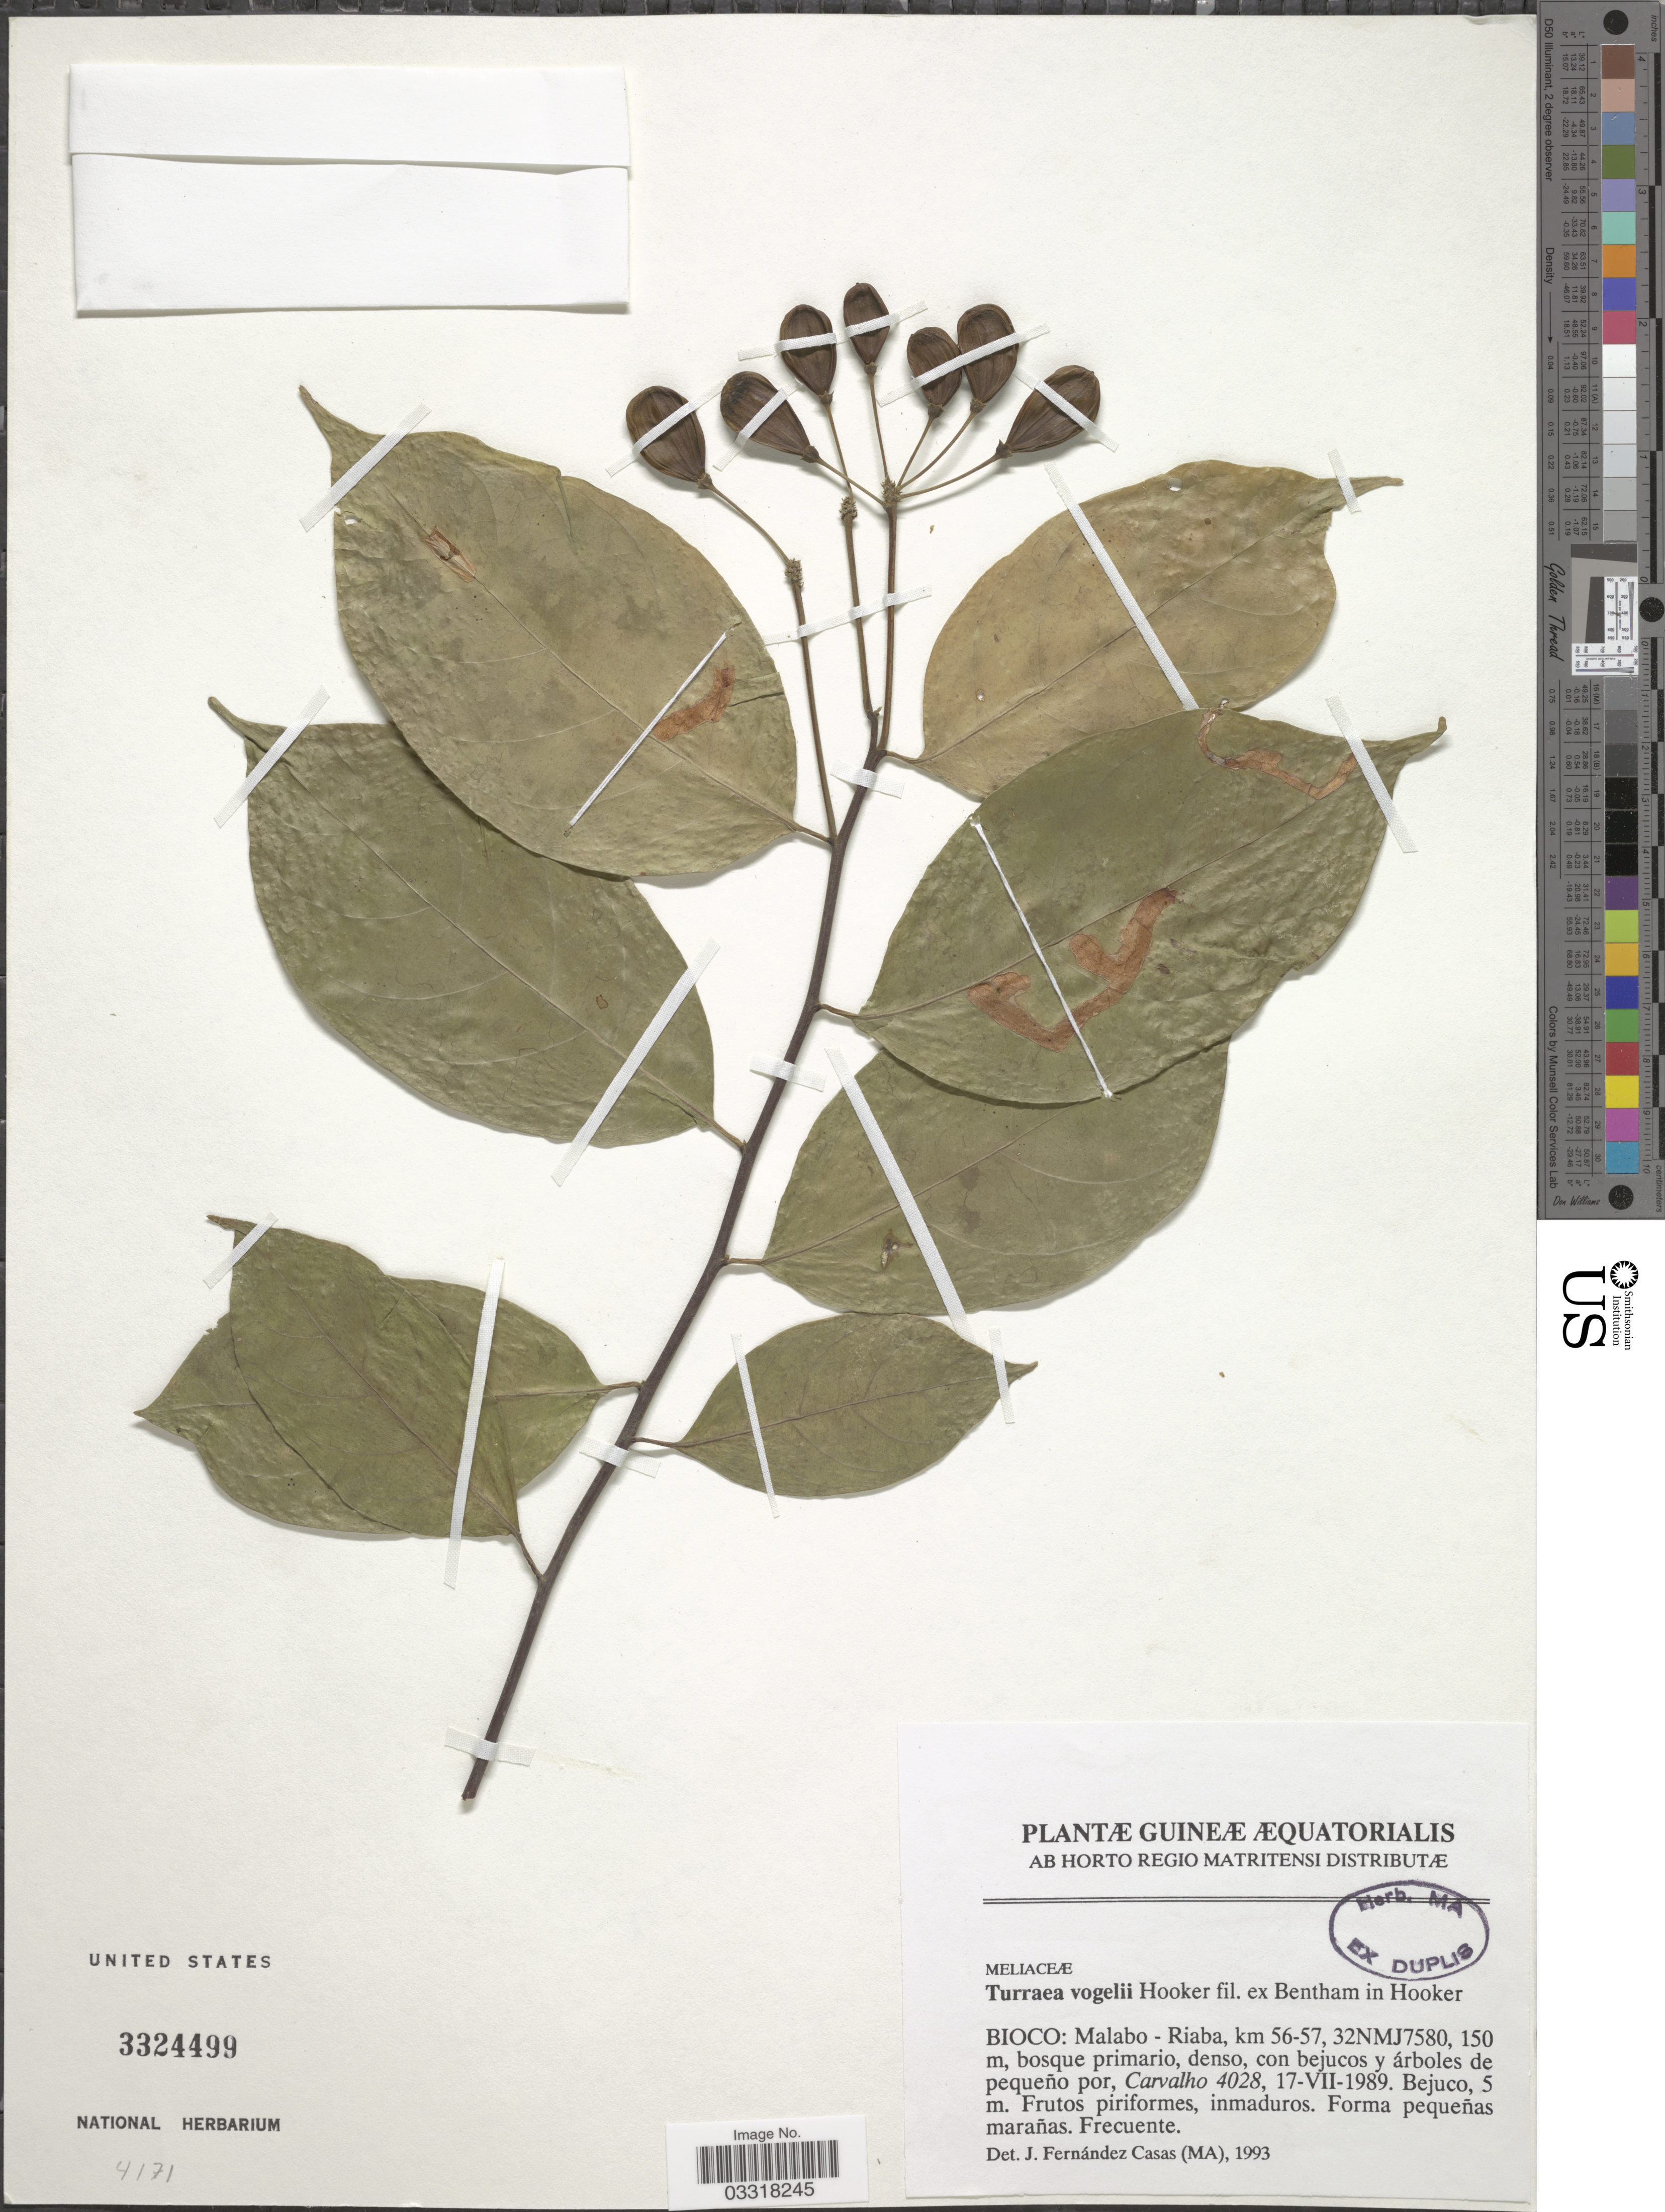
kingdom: Plantae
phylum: Tracheophyta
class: Magnoliopsida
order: Sapindales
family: Meliaceae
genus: Turraea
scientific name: Turraea vogelii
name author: Hook. f. ex Benth.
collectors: Carvalho, --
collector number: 4028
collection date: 1989-07-17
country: Equatorial Guinea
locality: Guineæ Æquatorialis. Bioco: Malabo - Riaba, km 56-57, 32NMJ7580.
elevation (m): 150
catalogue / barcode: US 3324499